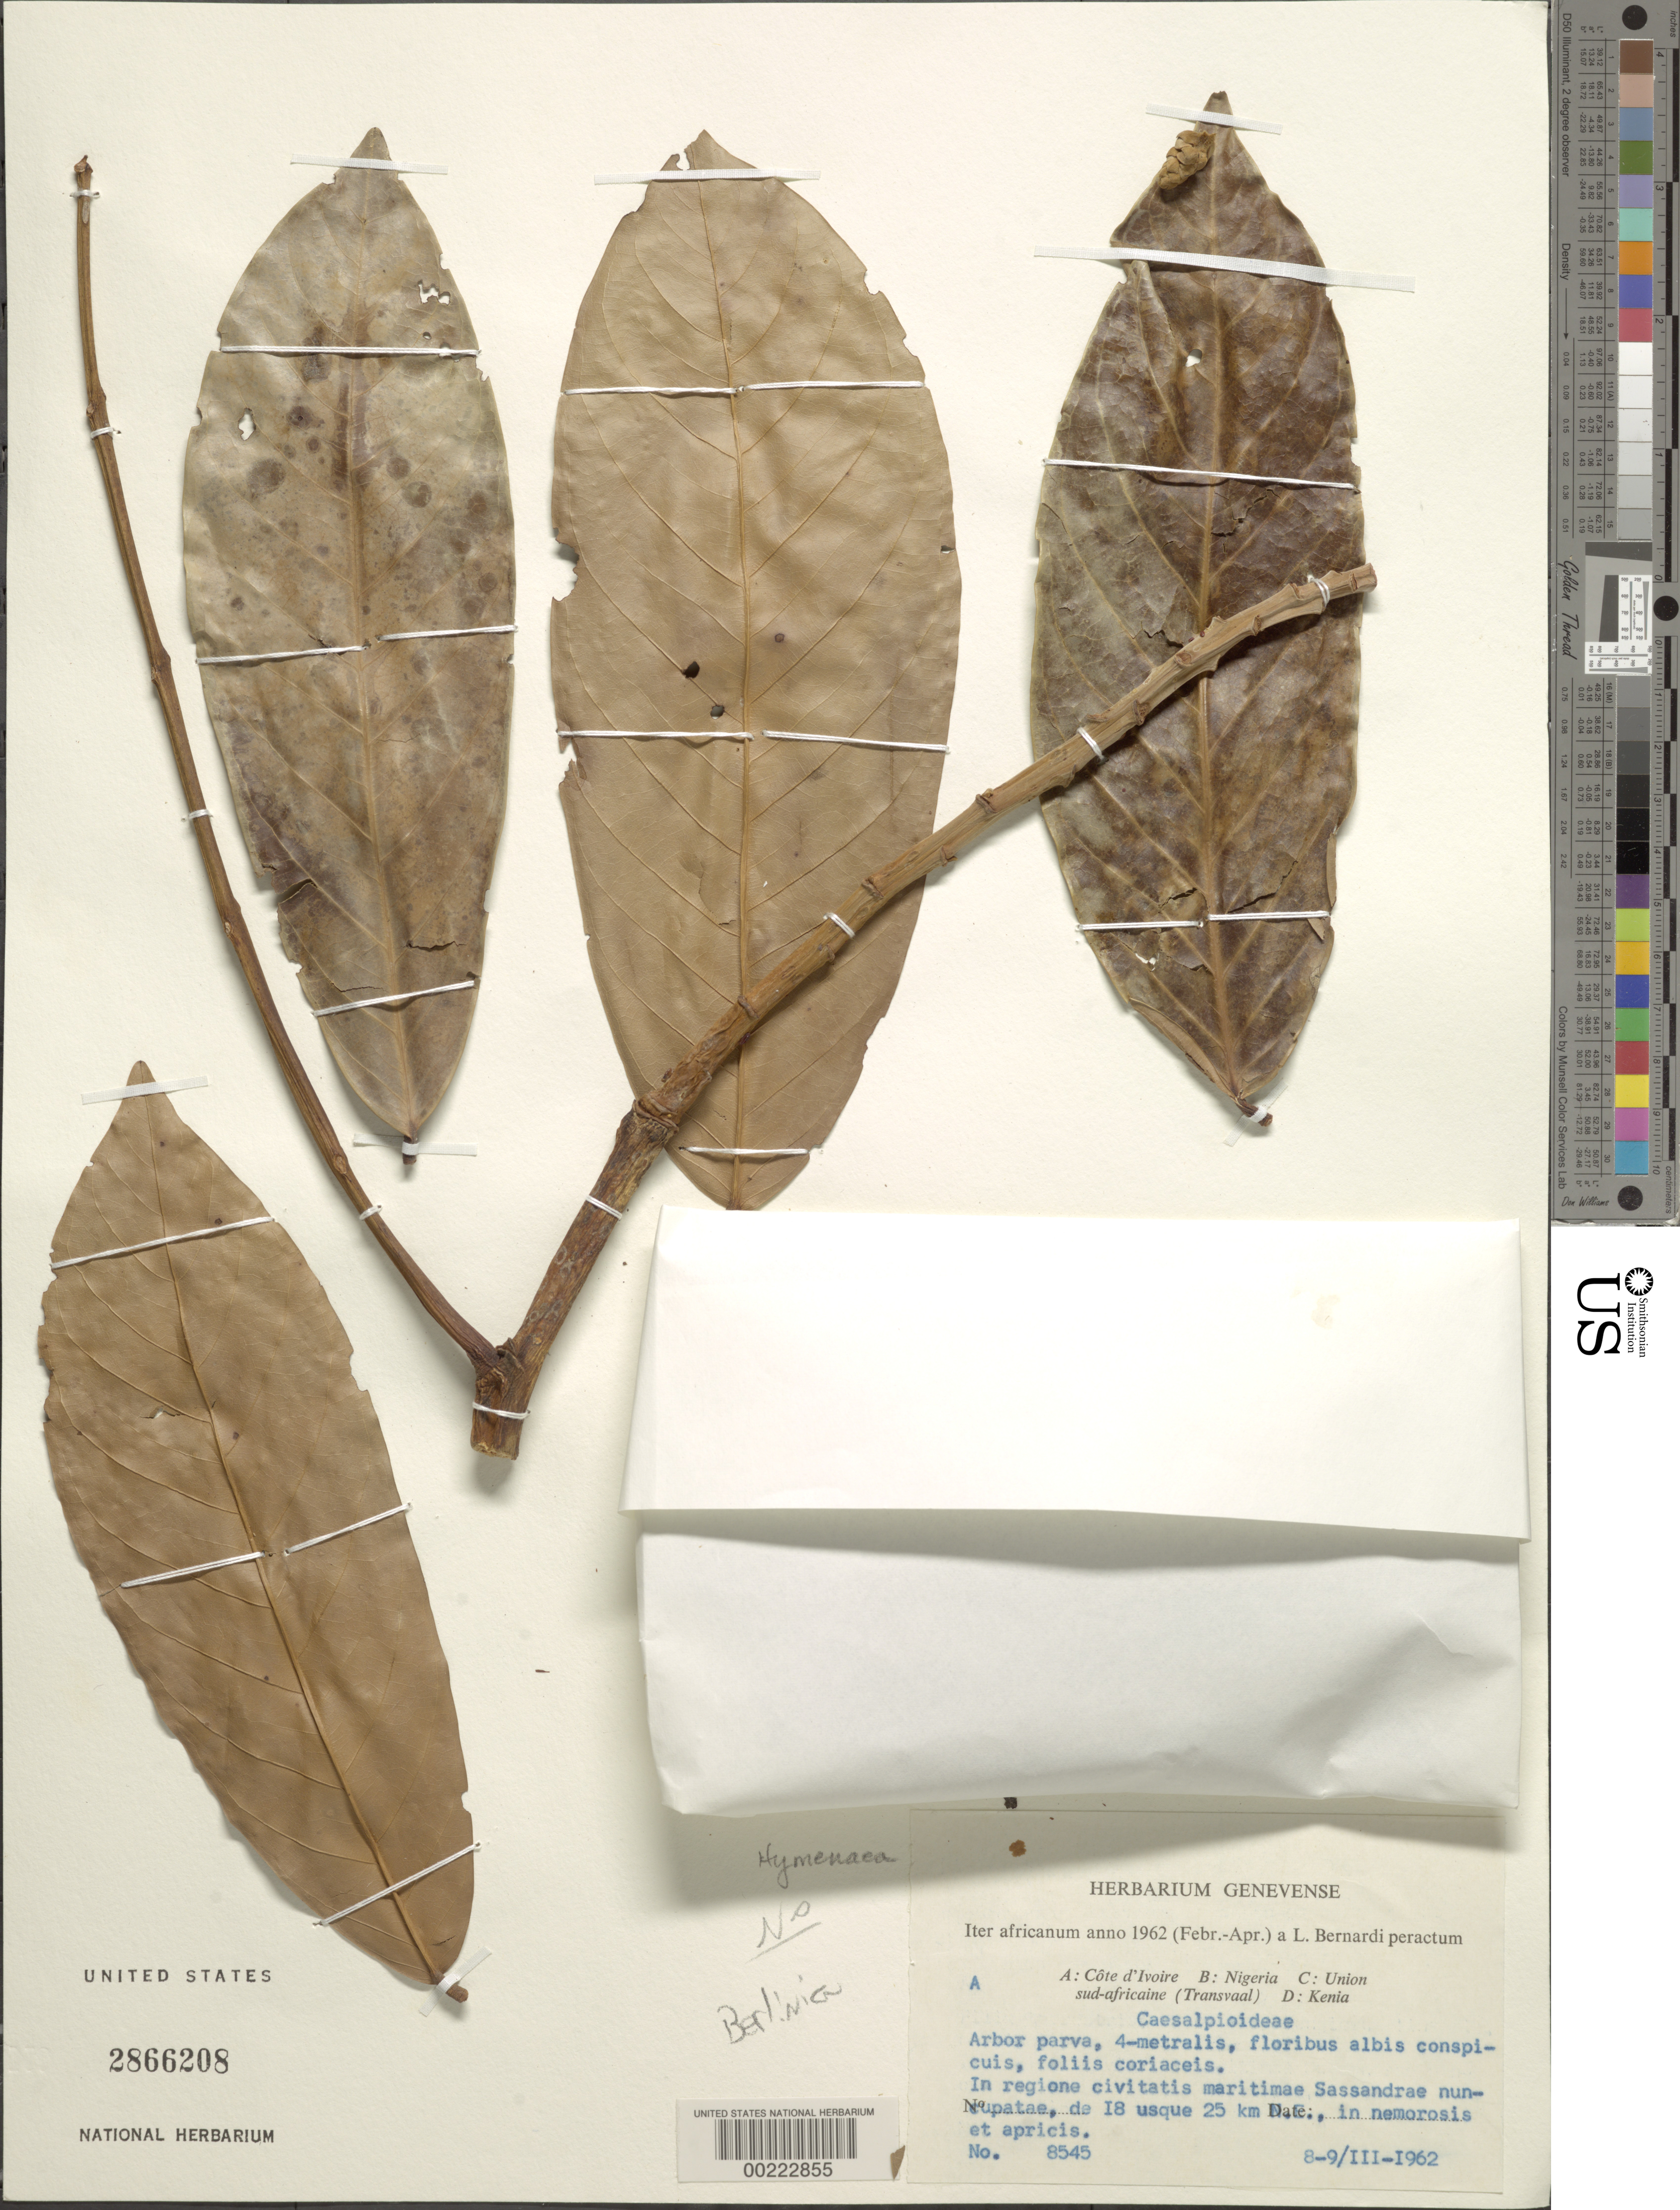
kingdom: Plantae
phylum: Tracheophyta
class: Magnoliopsida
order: Fabales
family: Fabaceae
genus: Berlinia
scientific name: Berlinia sp.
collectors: L. Bernardi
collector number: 8545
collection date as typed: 08 Mar 1962 to 09 Mar 1962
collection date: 1962-03-08/1962-03-09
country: Ivory Coast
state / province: Bas-Sassandra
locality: Sassandra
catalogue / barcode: US 2866208